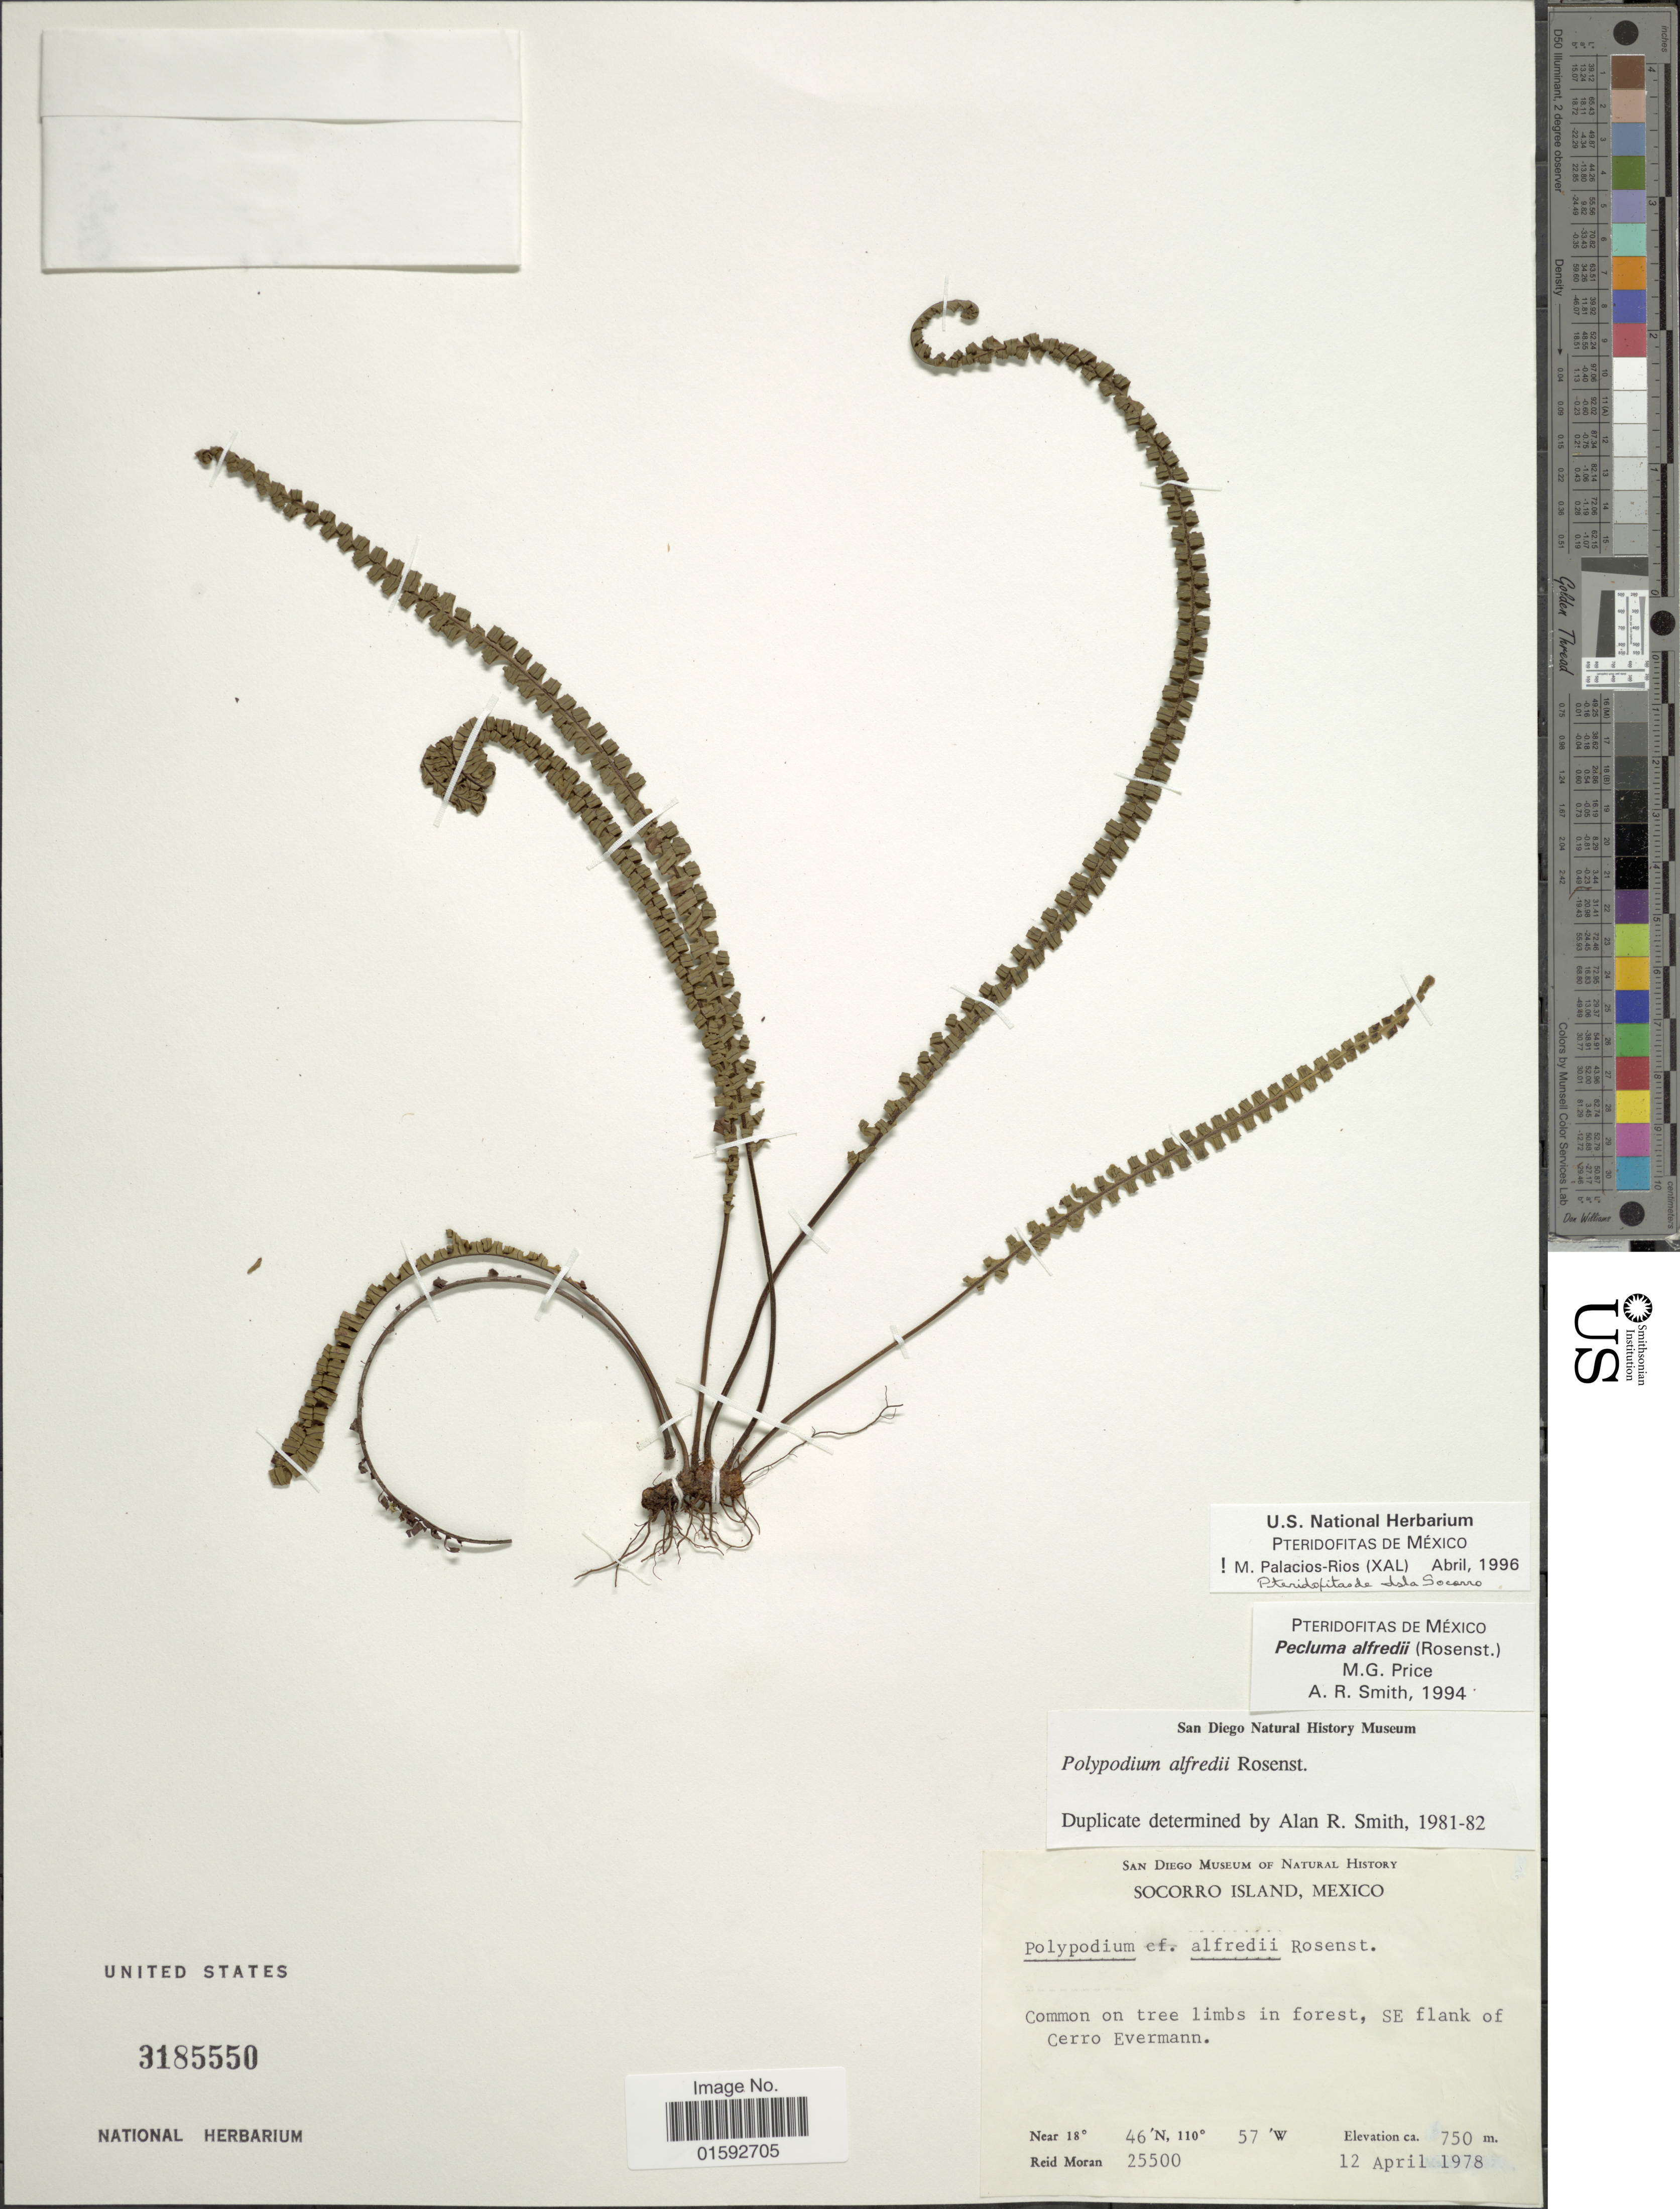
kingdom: Plantae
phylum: Tracheophyta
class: Polypodiopsida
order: Polypodiales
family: Polypodiaceae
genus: Pecluma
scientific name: Pecluma alfredii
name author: (Rosenst.) M.G. Price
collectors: R. Moran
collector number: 25500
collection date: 1978-01-12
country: Mexico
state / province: Colima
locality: Socorro Island, SE flank of Cerro Evermann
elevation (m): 750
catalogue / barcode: US 3185550